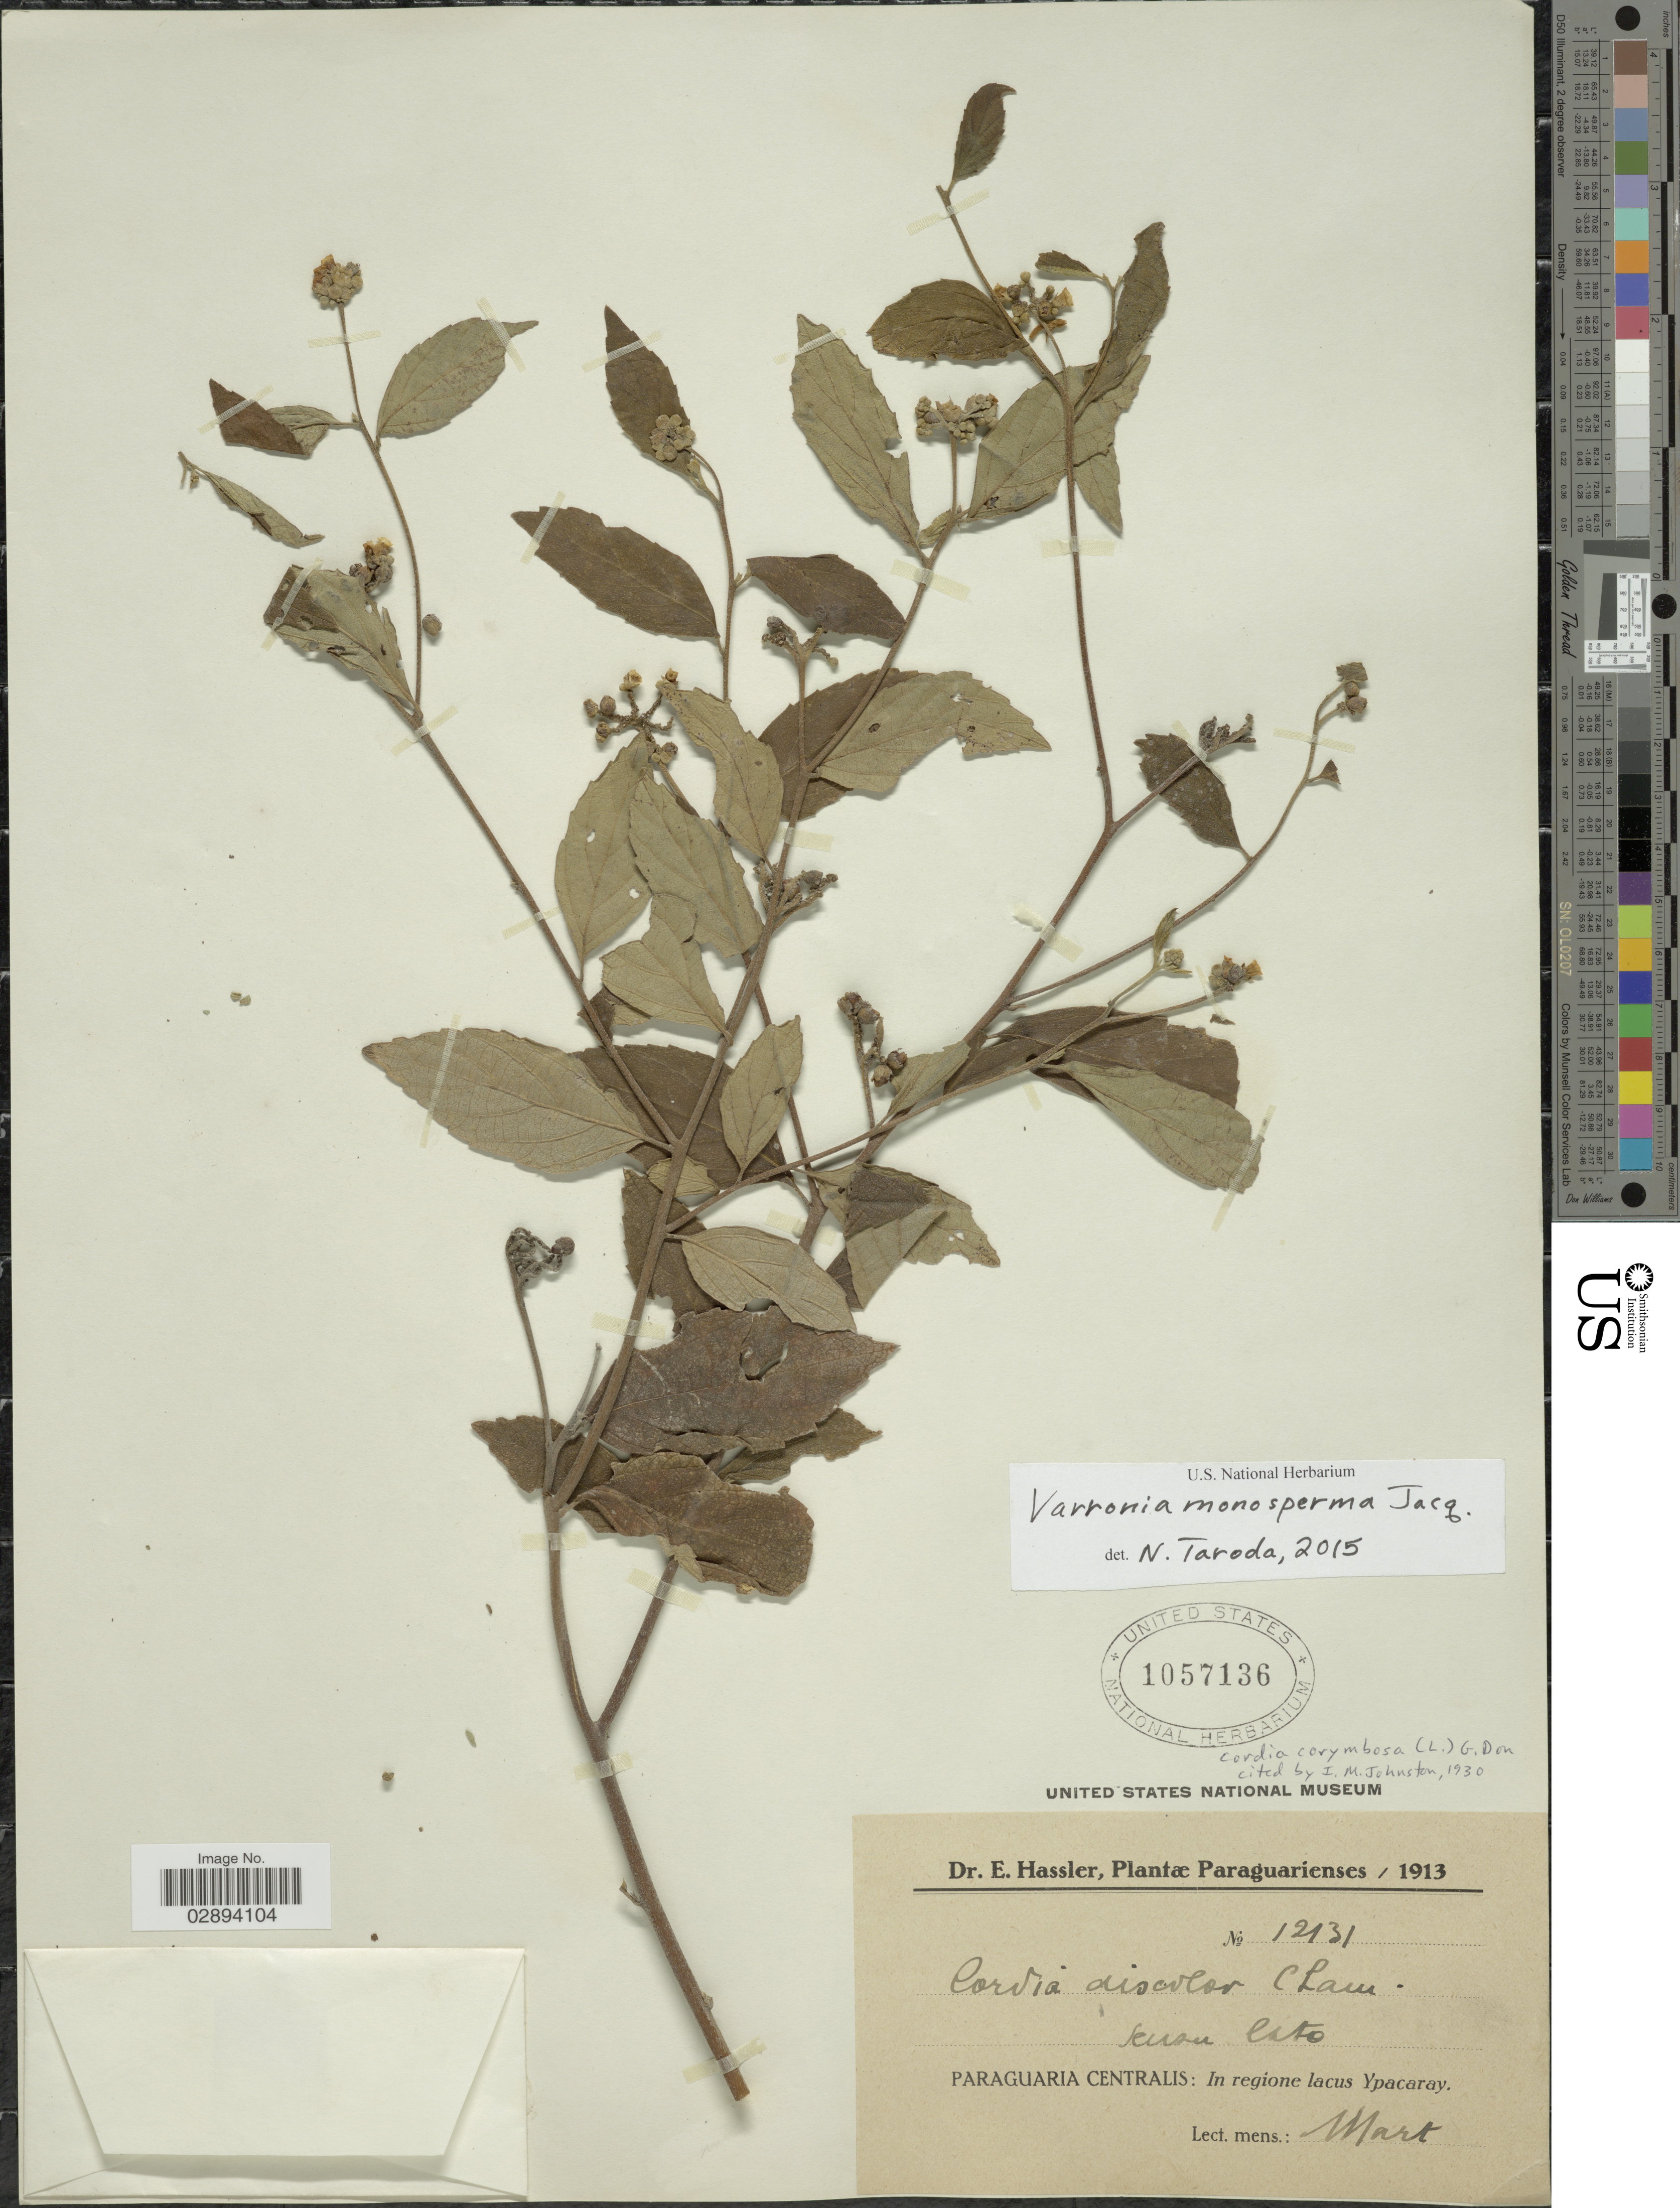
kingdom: Plantae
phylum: Tracheophyta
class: Magnoliopsida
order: Boraginales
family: Cordiaceae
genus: Varronia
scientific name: Varronia monosperma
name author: Jacq.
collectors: E. Hassler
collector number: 12131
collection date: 1913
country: Paraguay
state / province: Central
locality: Paraguaria Centralis, In regione lacus Ypacaray.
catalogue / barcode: US 1057136